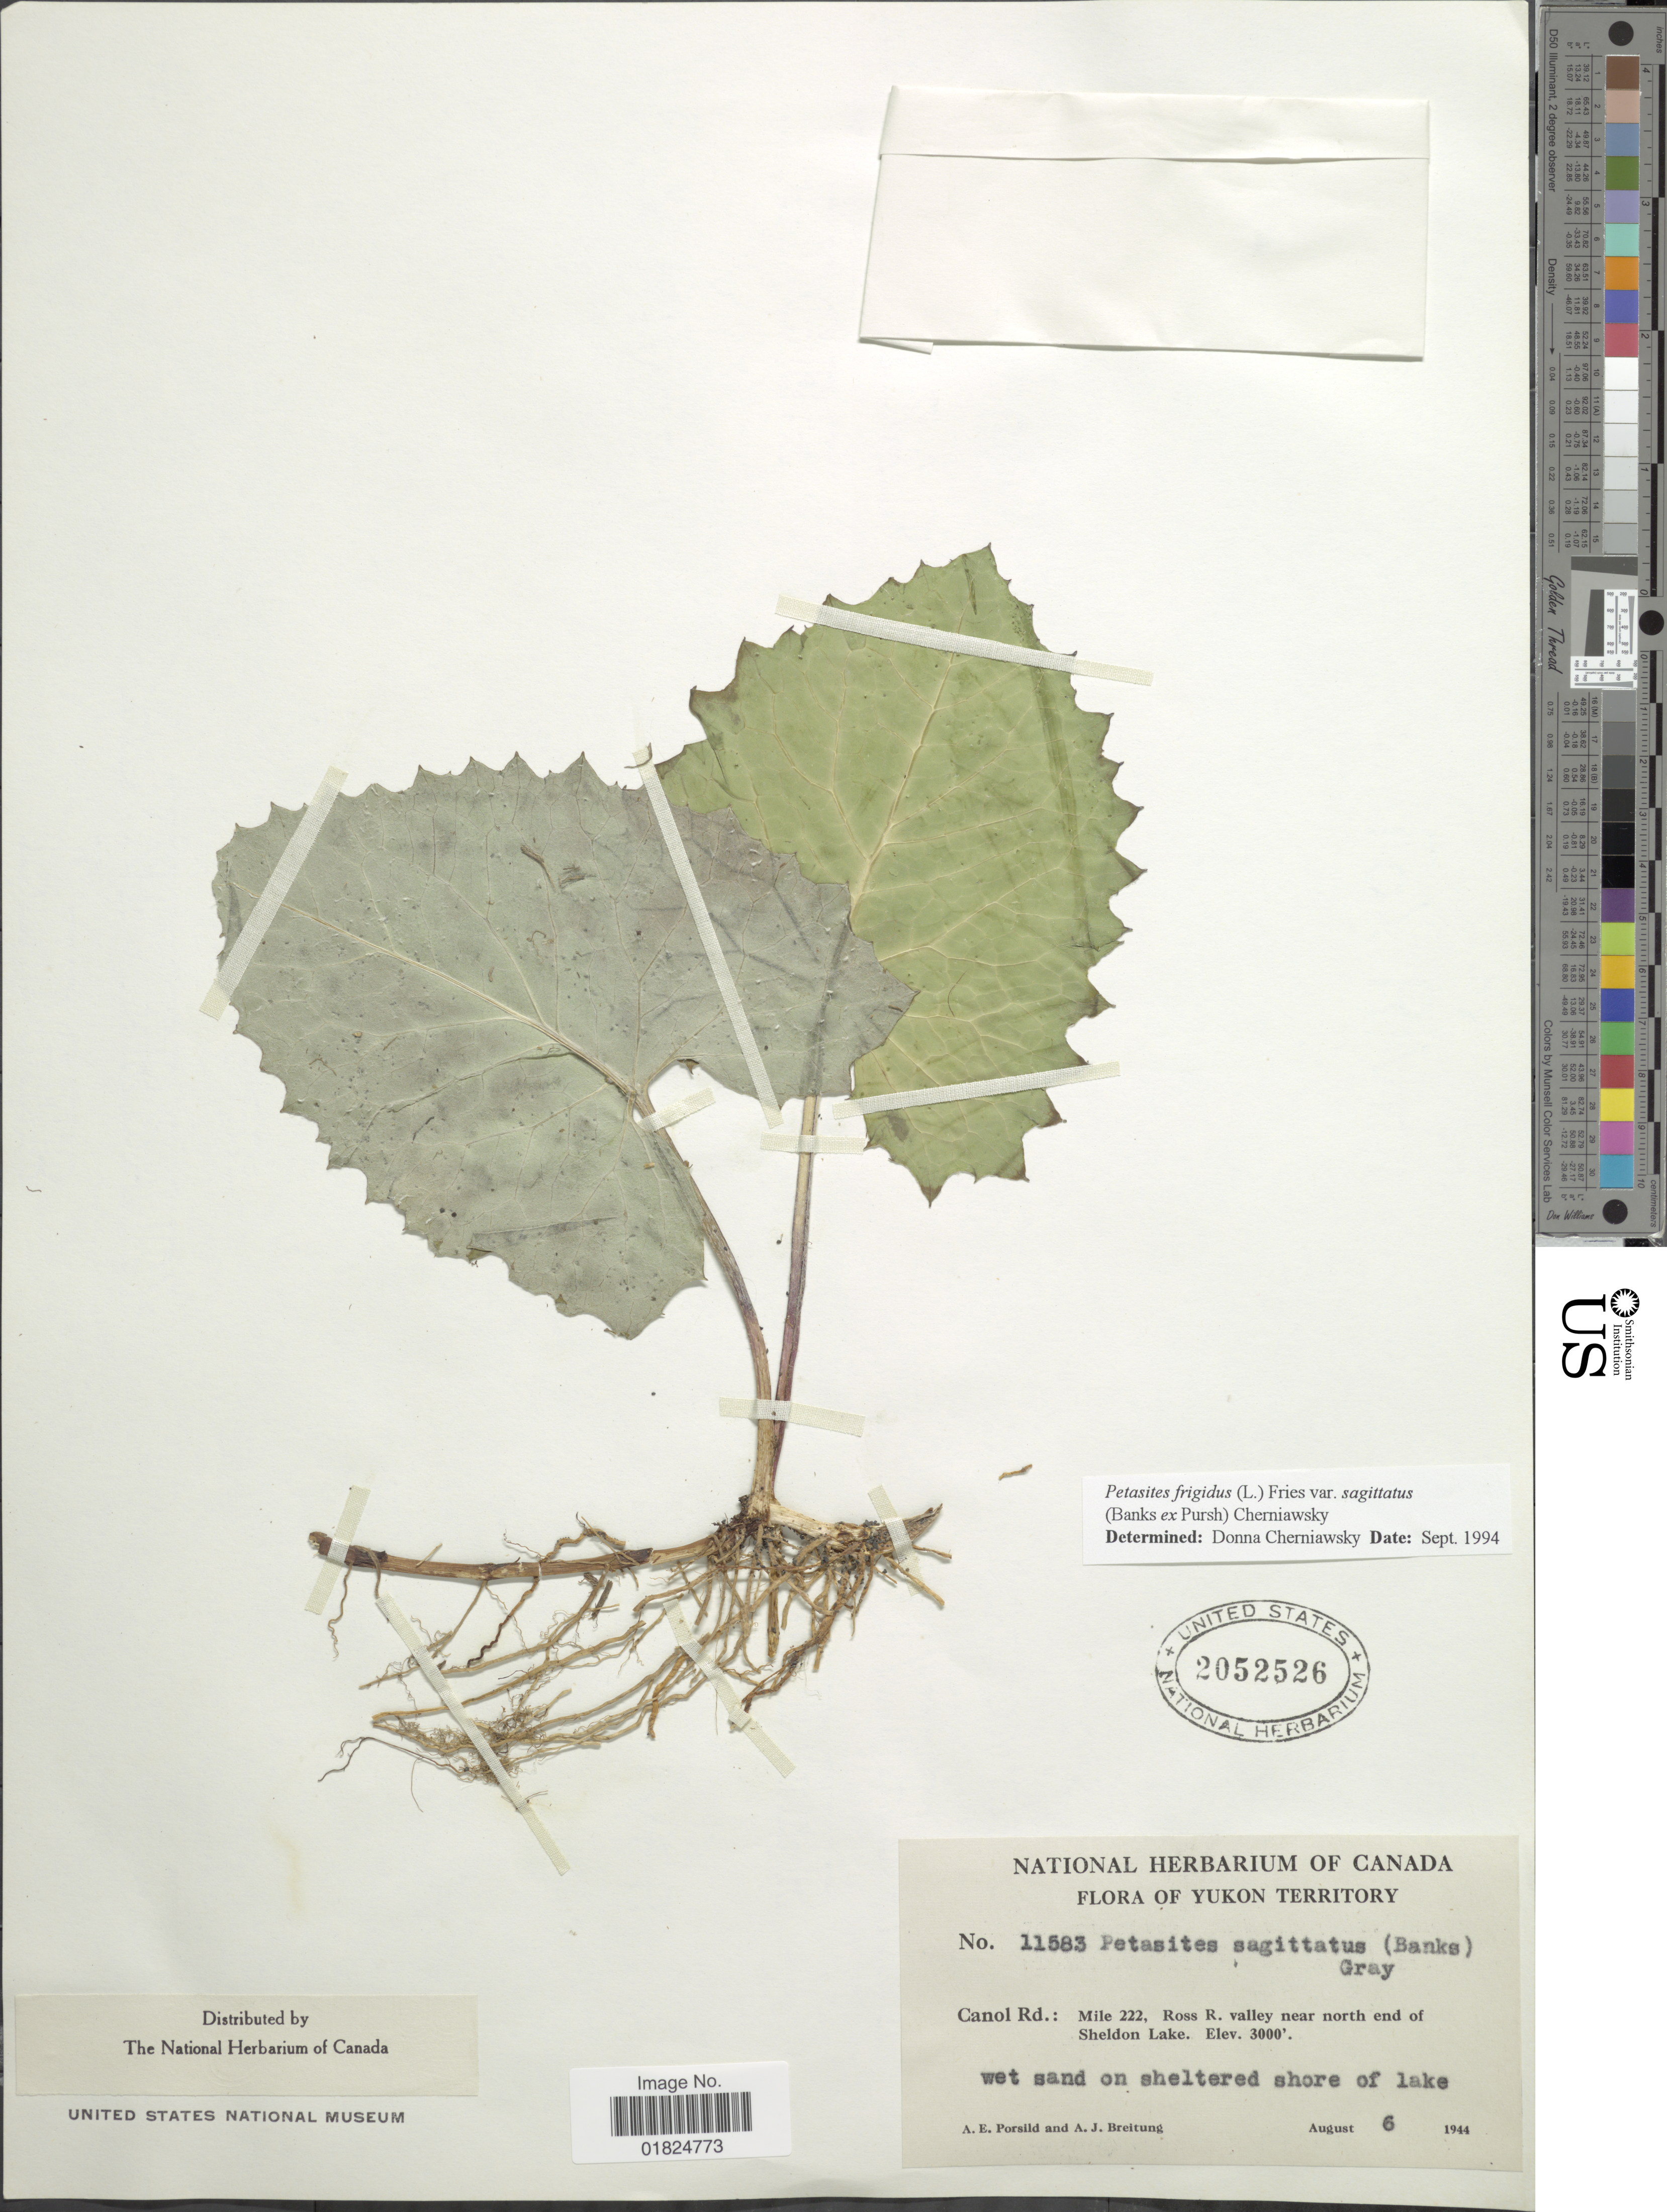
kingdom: Plantae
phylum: Tracheophyta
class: Magnoliopsida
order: Asterales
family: Asteraceae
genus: Petasites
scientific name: Petasites frigidus var. sagittatus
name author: (Banks ex Pursh) Cherniawsky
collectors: A. E. Porsild & A. Breitung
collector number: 11583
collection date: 1944-08-06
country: Canada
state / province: Yukon Territory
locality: Yukon Territory. Canol Rd.: Mile 222, Ross R. valley near north end of Sheldon Lake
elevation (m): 914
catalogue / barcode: US 2052526